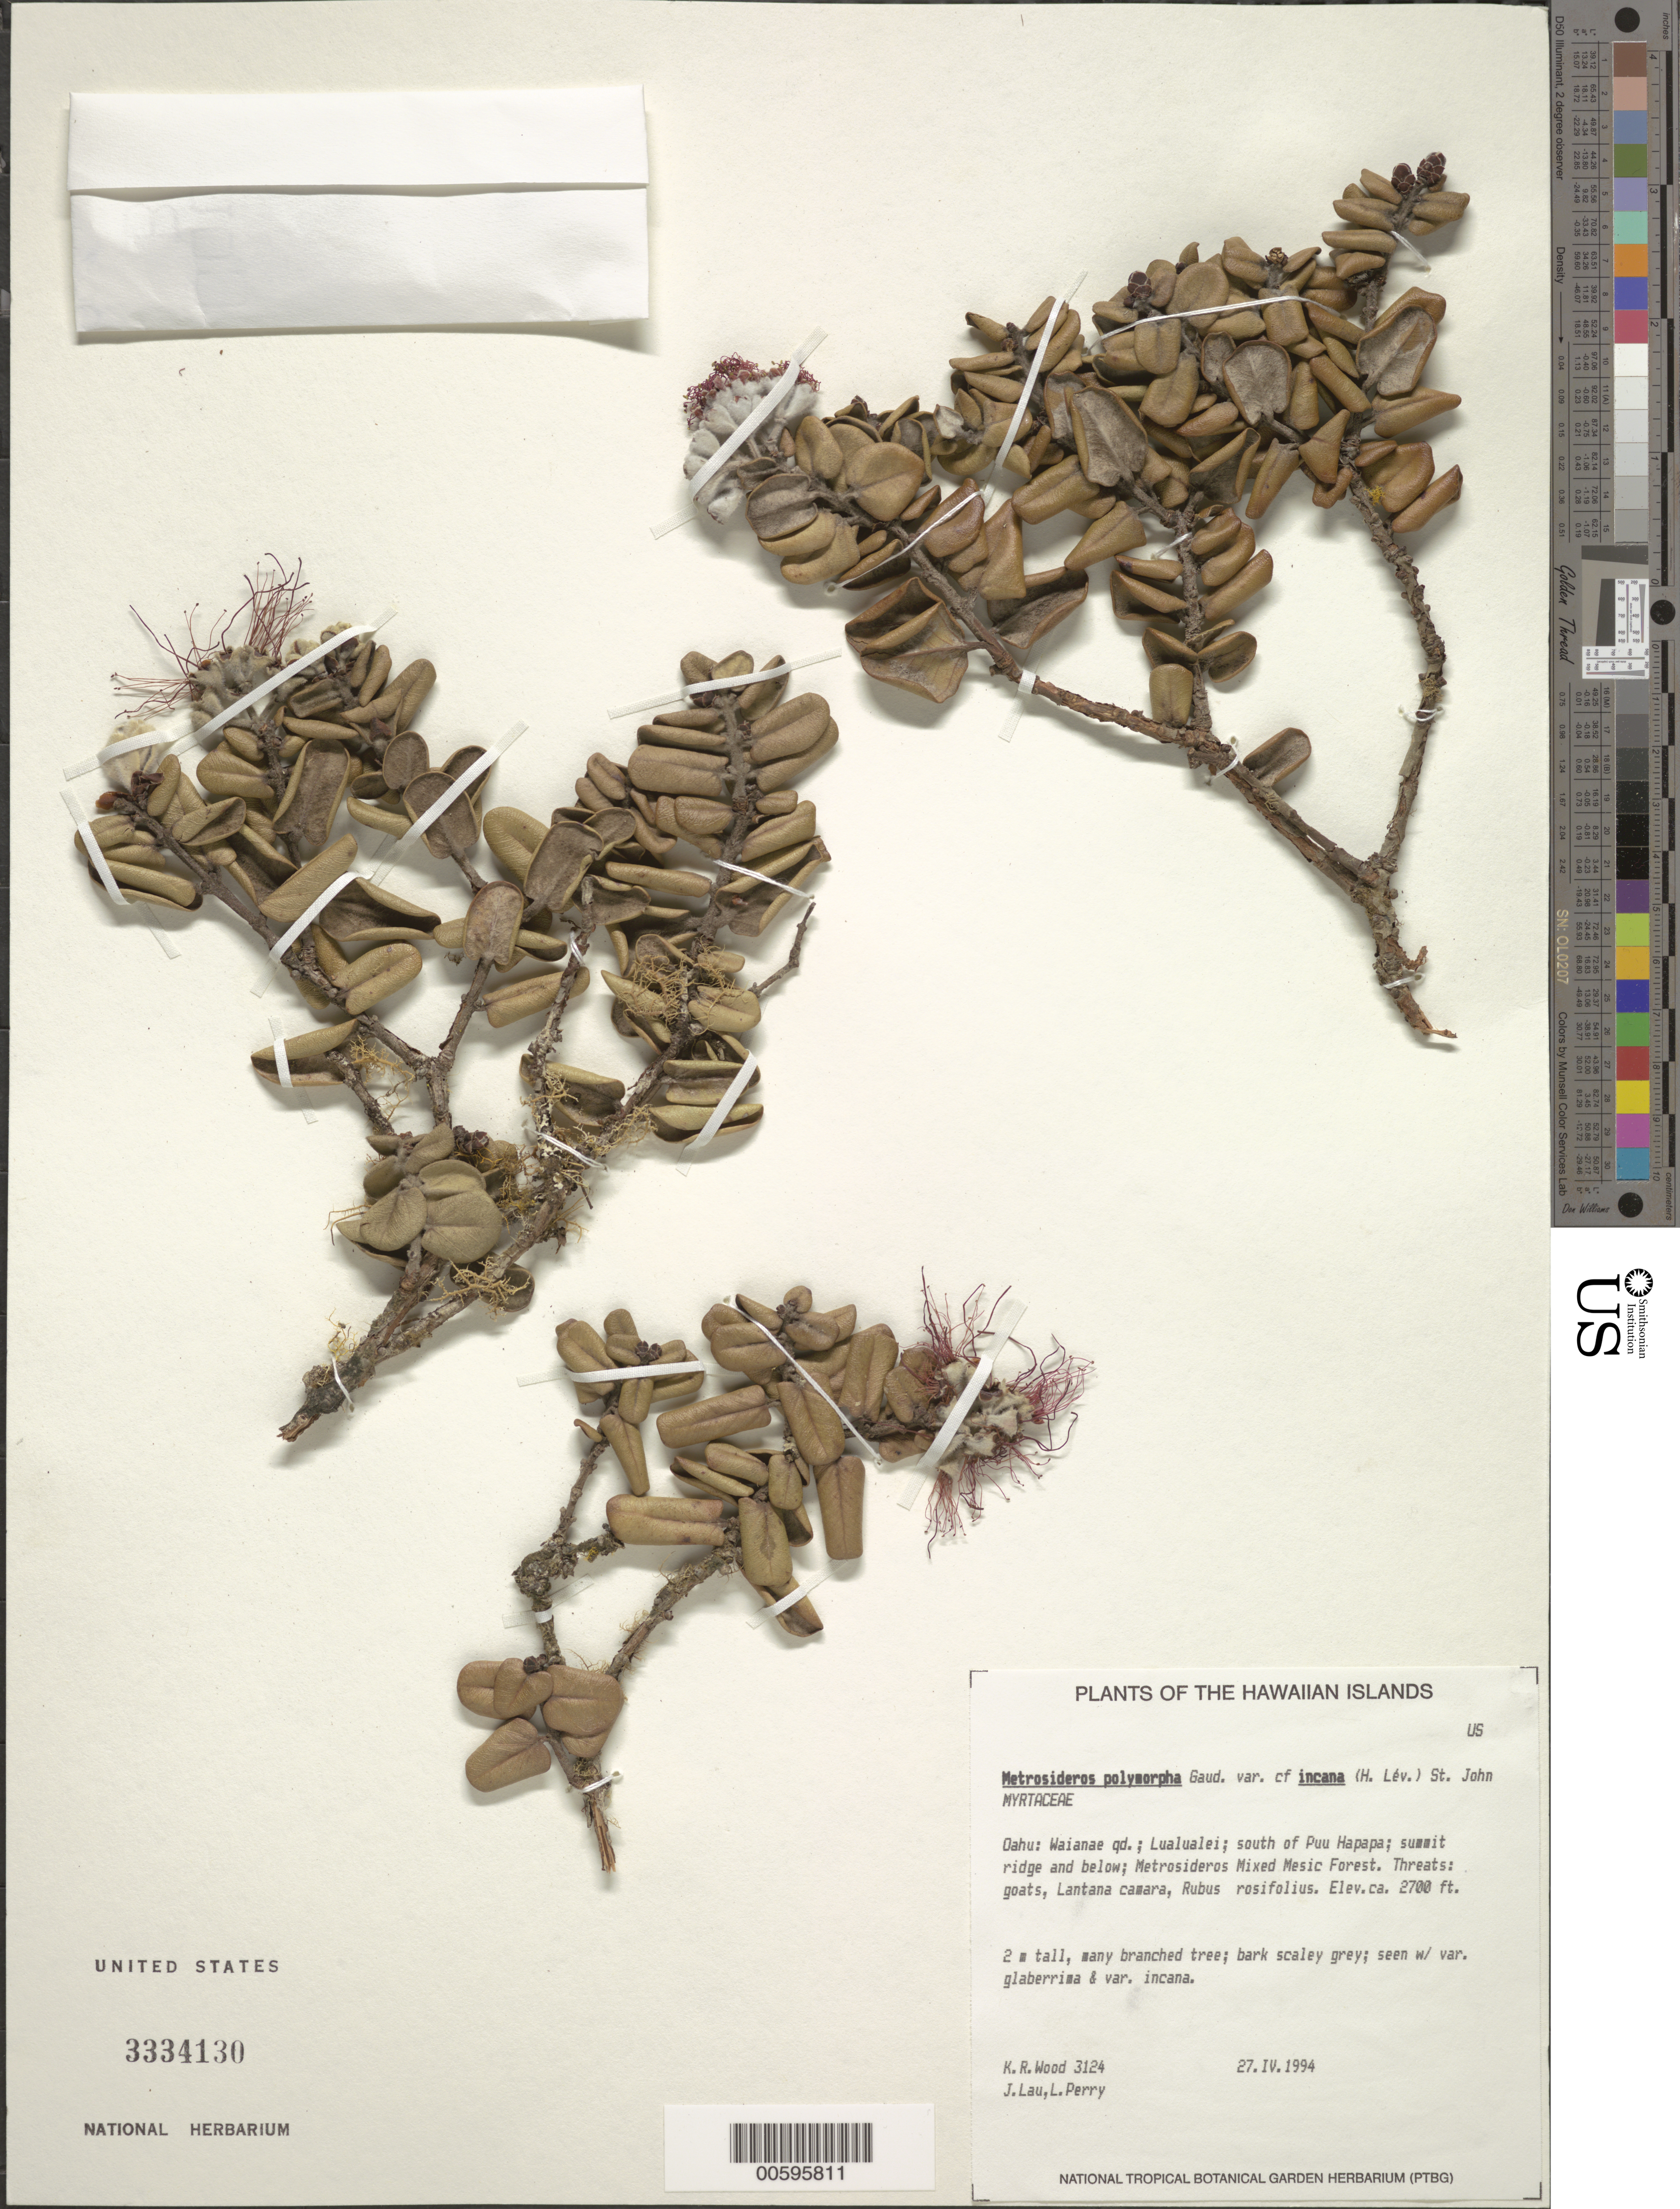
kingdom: Plantae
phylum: Tracheophyta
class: Magnoliopsida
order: Myrtales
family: Myrtaceae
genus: Metrosideros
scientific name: Metrosideros polymorpha var. incana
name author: H. St. John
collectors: K. R. Wood, J. Lau & L. Perry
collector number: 3124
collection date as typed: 27 Apr 1994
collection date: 1994-04-27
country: United States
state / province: Hawaii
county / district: Honolulu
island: Oahu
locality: Waianae qd.; Lualualei; S of Puu Hapapa; summit ridge and below.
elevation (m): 823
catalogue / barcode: US 3331430